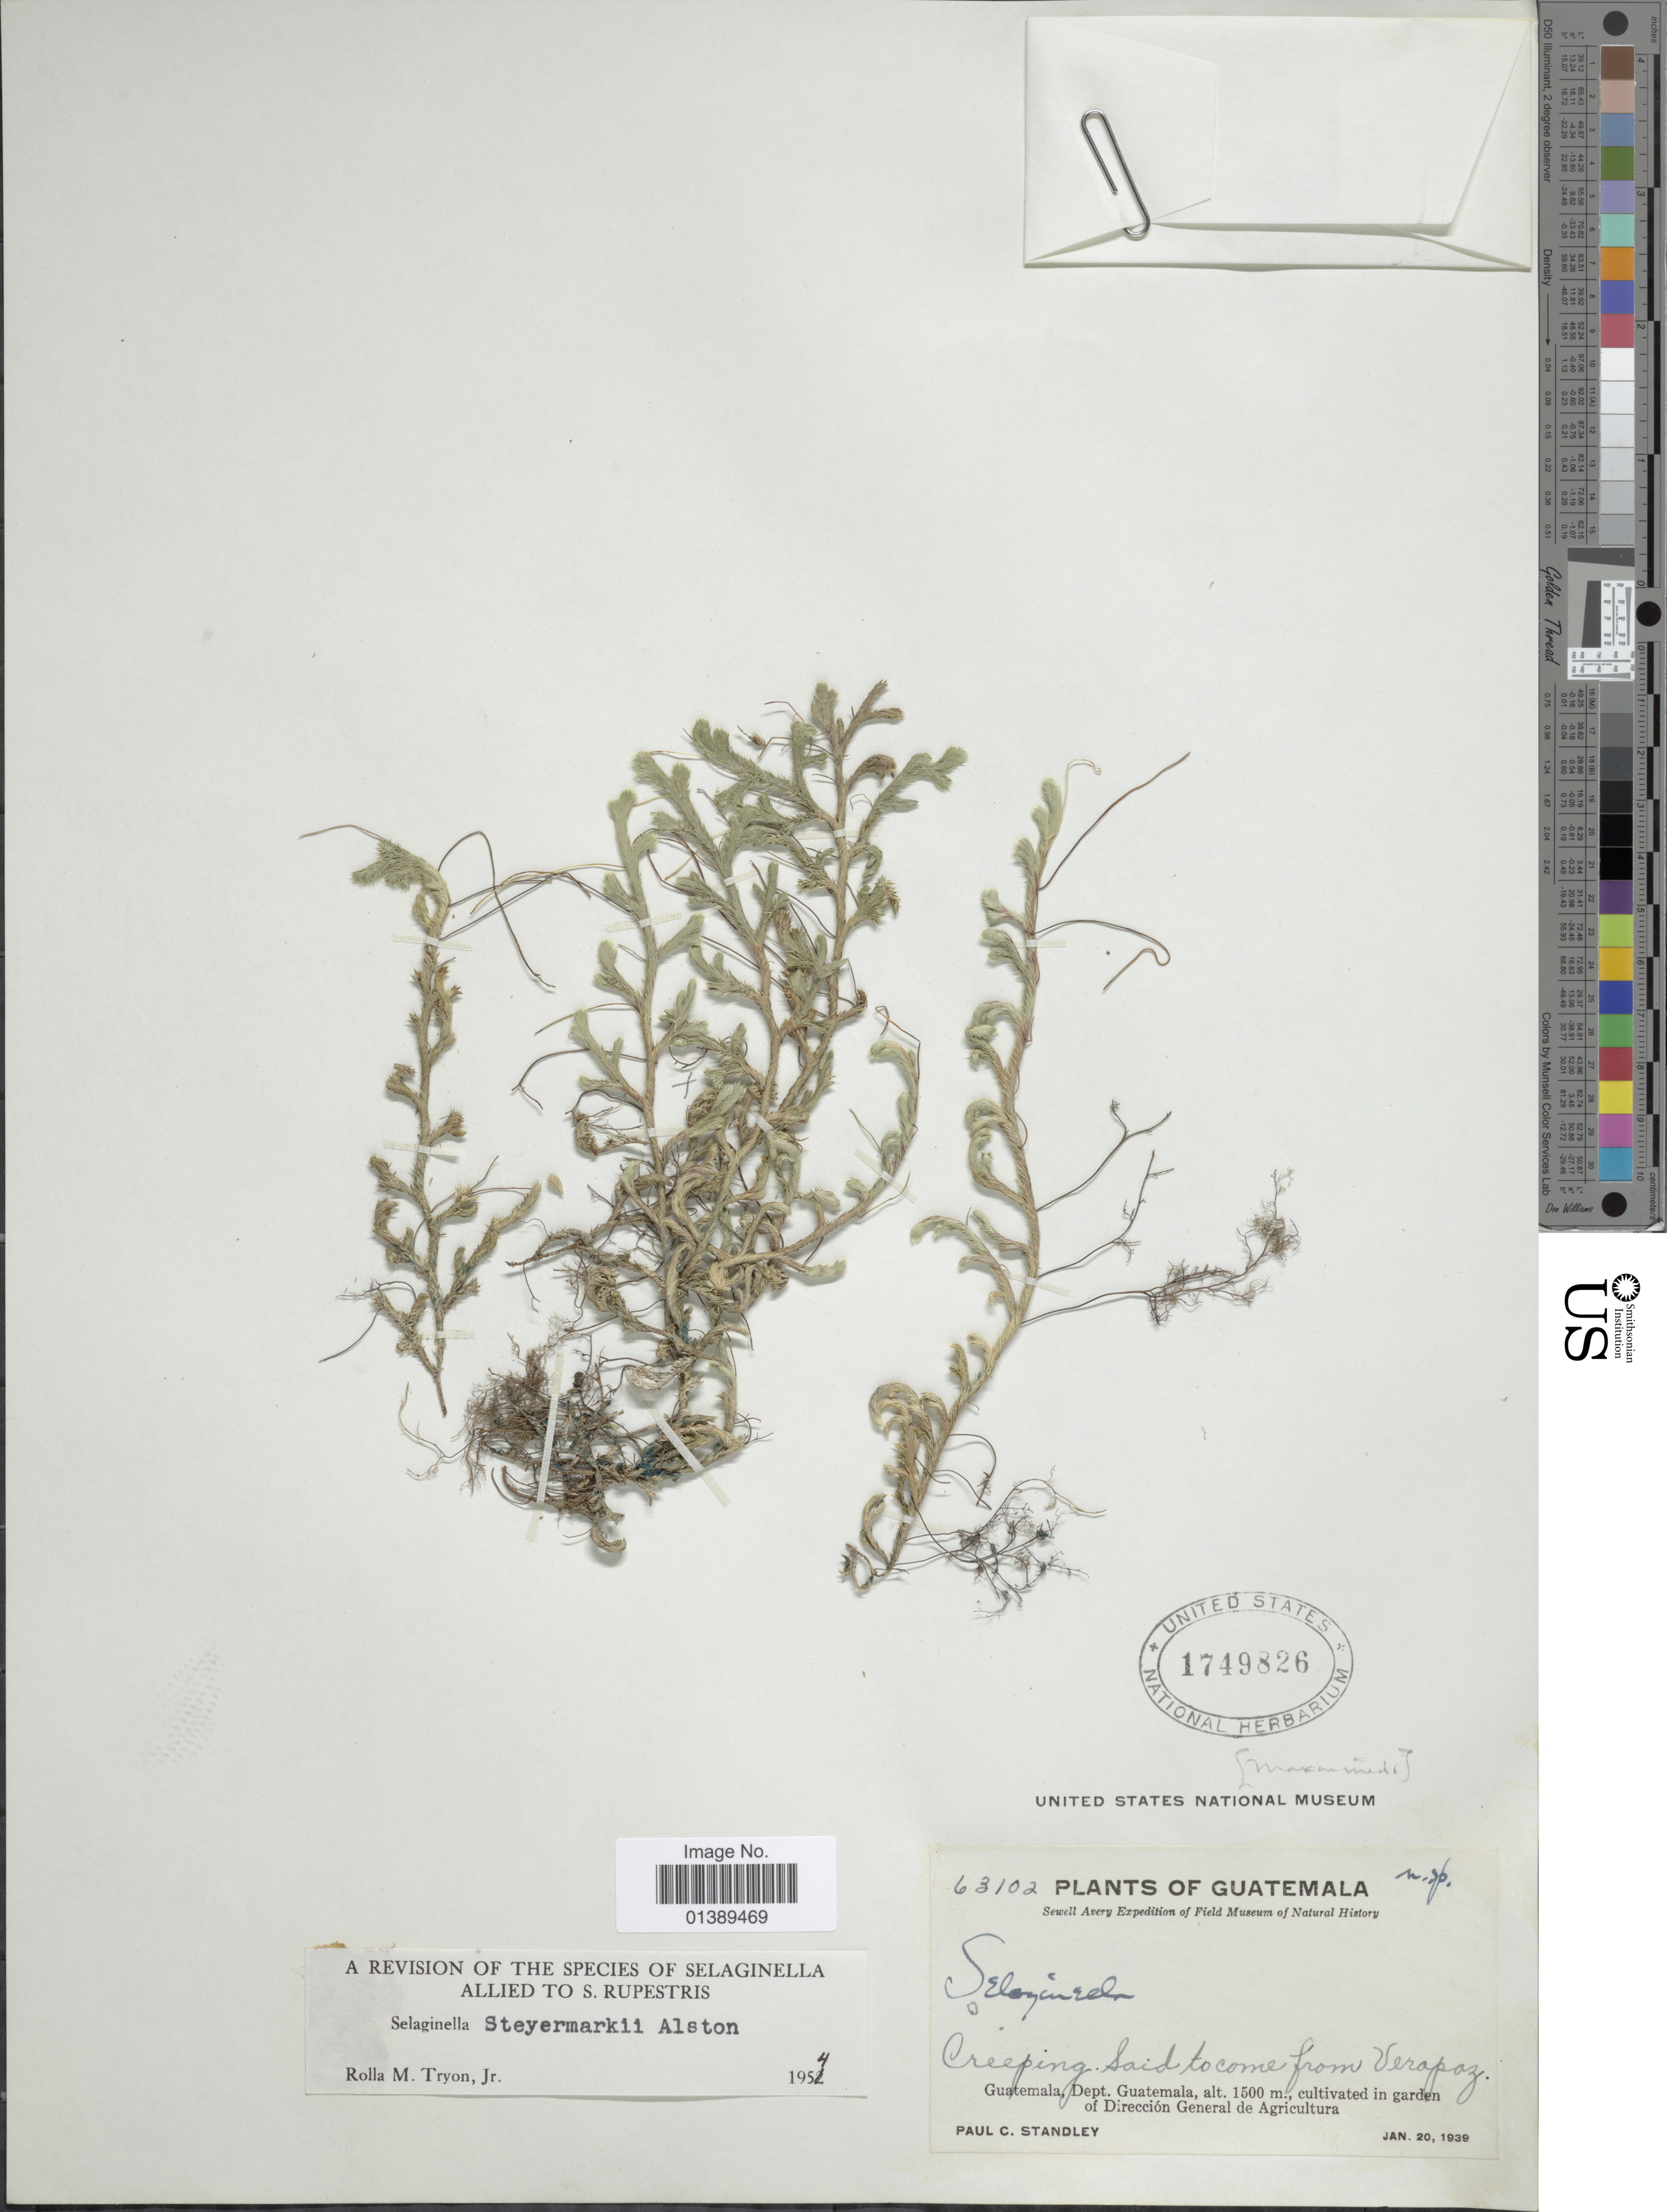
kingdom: Plantae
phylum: Tracheophyta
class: Lycopodiopsida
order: Selaginellales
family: Selaginellaceae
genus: Selaginella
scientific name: Selaginella steyermarkii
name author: Alston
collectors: P. C. Standley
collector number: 63102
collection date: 1939-01-20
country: Guatemala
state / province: Guatemala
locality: Creeping said to come from Verapaz, cultivated in garden of Dirección General de Agricultura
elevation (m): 1500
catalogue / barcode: US 1749826